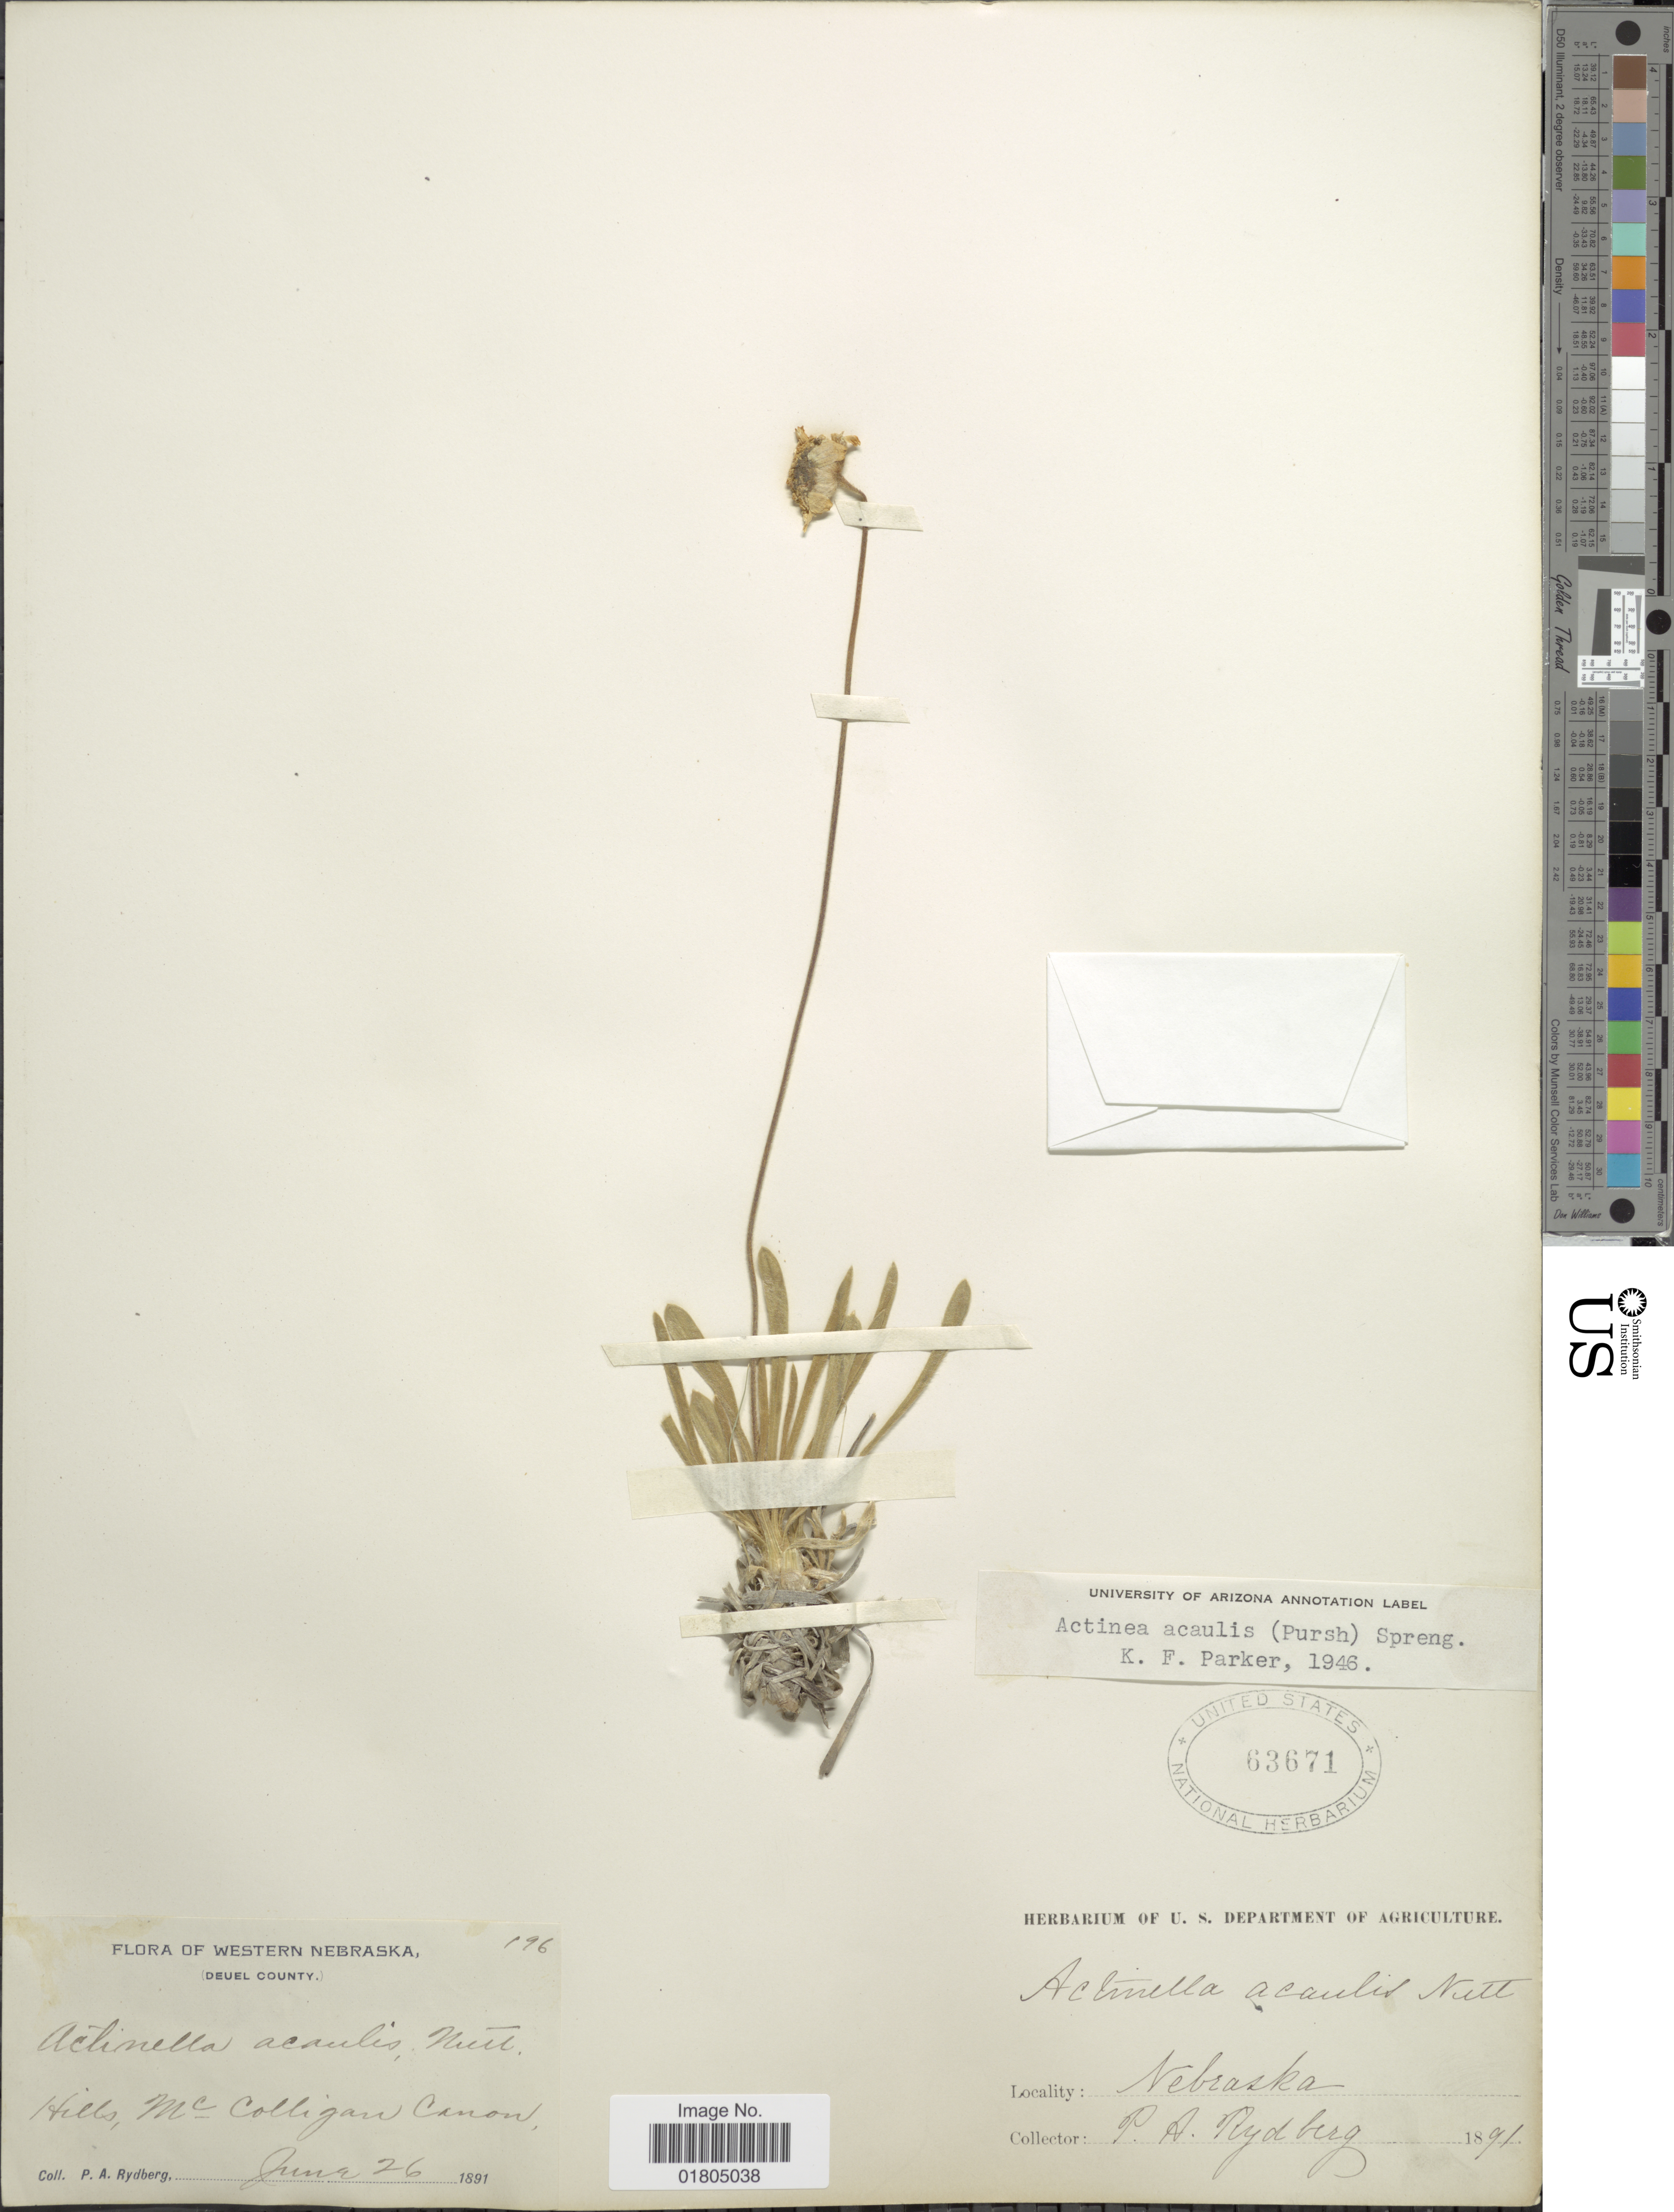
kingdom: Plantae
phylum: Tracheophyta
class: Magnoliopsida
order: Asterales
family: Asteraceae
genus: Actinea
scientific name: Actinea acaulis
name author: (Pursh) Spreng.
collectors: P. A. Rydberg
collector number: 196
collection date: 1891-06-26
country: United States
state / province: Nebraska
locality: Hills, Mc Colligan Canon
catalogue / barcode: US 63671